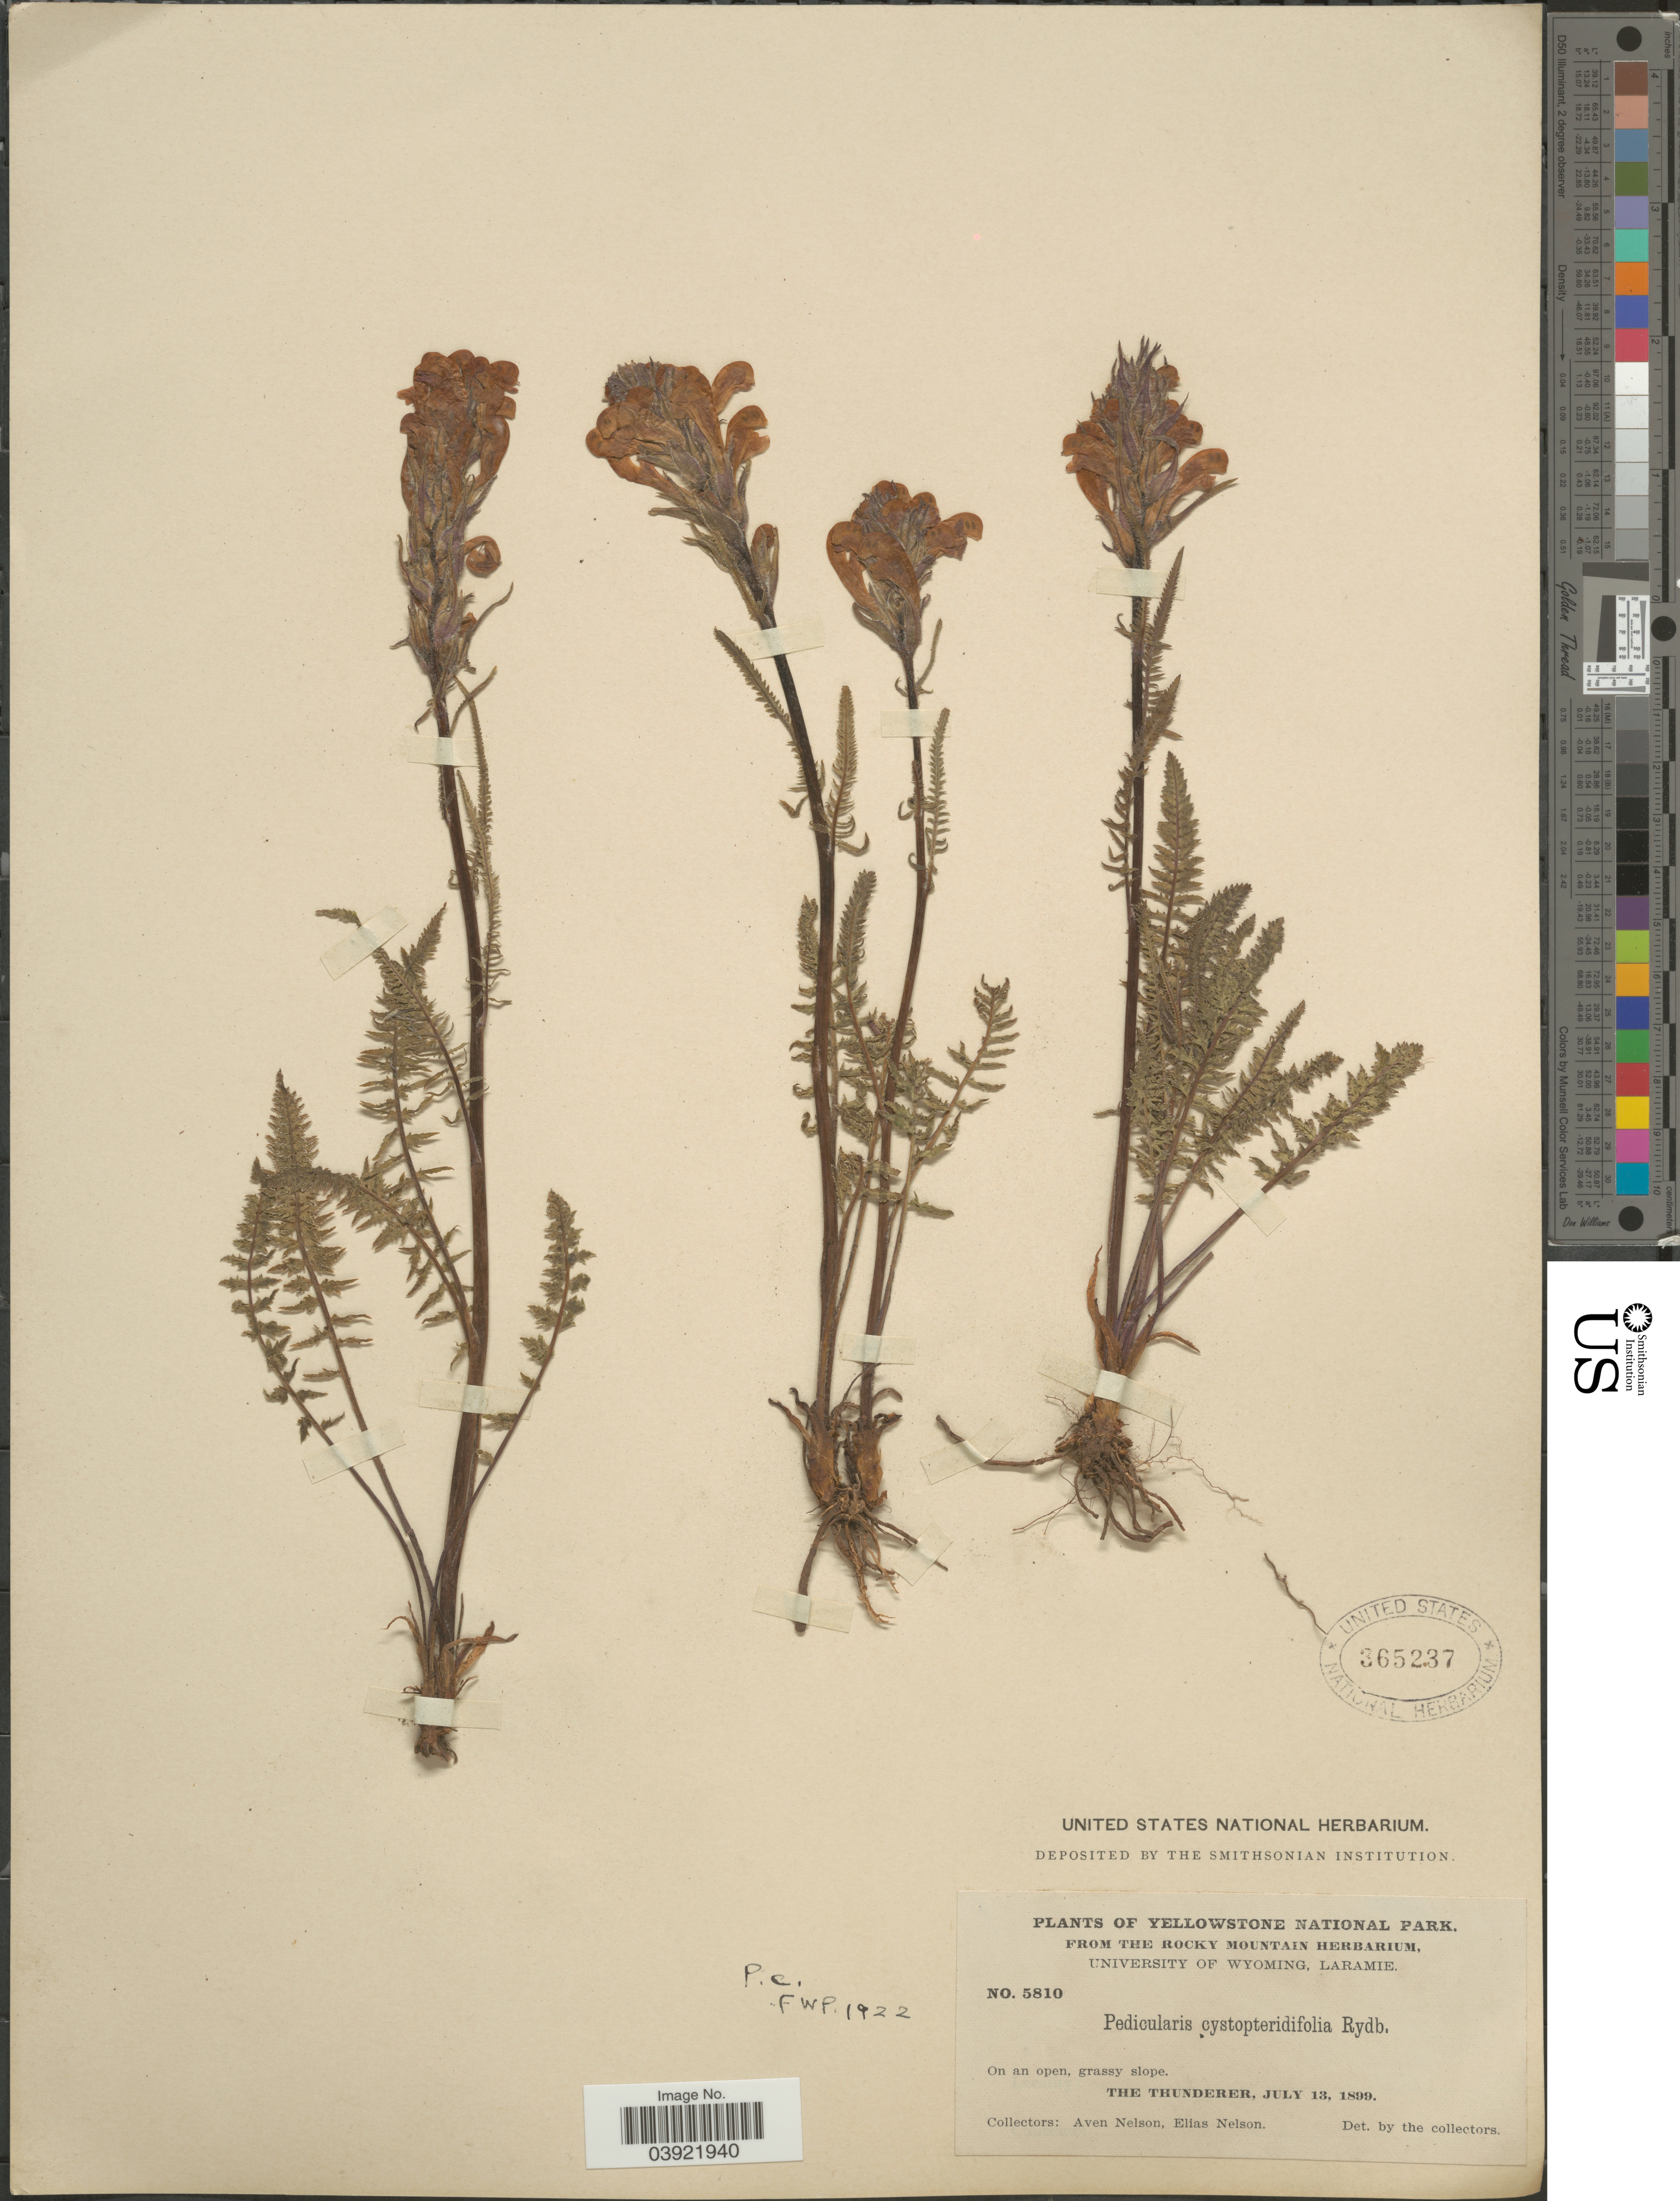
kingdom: Plantae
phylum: Tracheophyta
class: Magnoliopsida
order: Lamiales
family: Orobanchaceae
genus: Pedicularis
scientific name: Pedicularis cystopteridifolia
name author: Rydb.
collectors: A. Nelson & E. Nelson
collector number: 5810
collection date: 1899-07-13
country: United States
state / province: Wyoming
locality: Yellowstone National Park. The Thunderer.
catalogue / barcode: US 365237